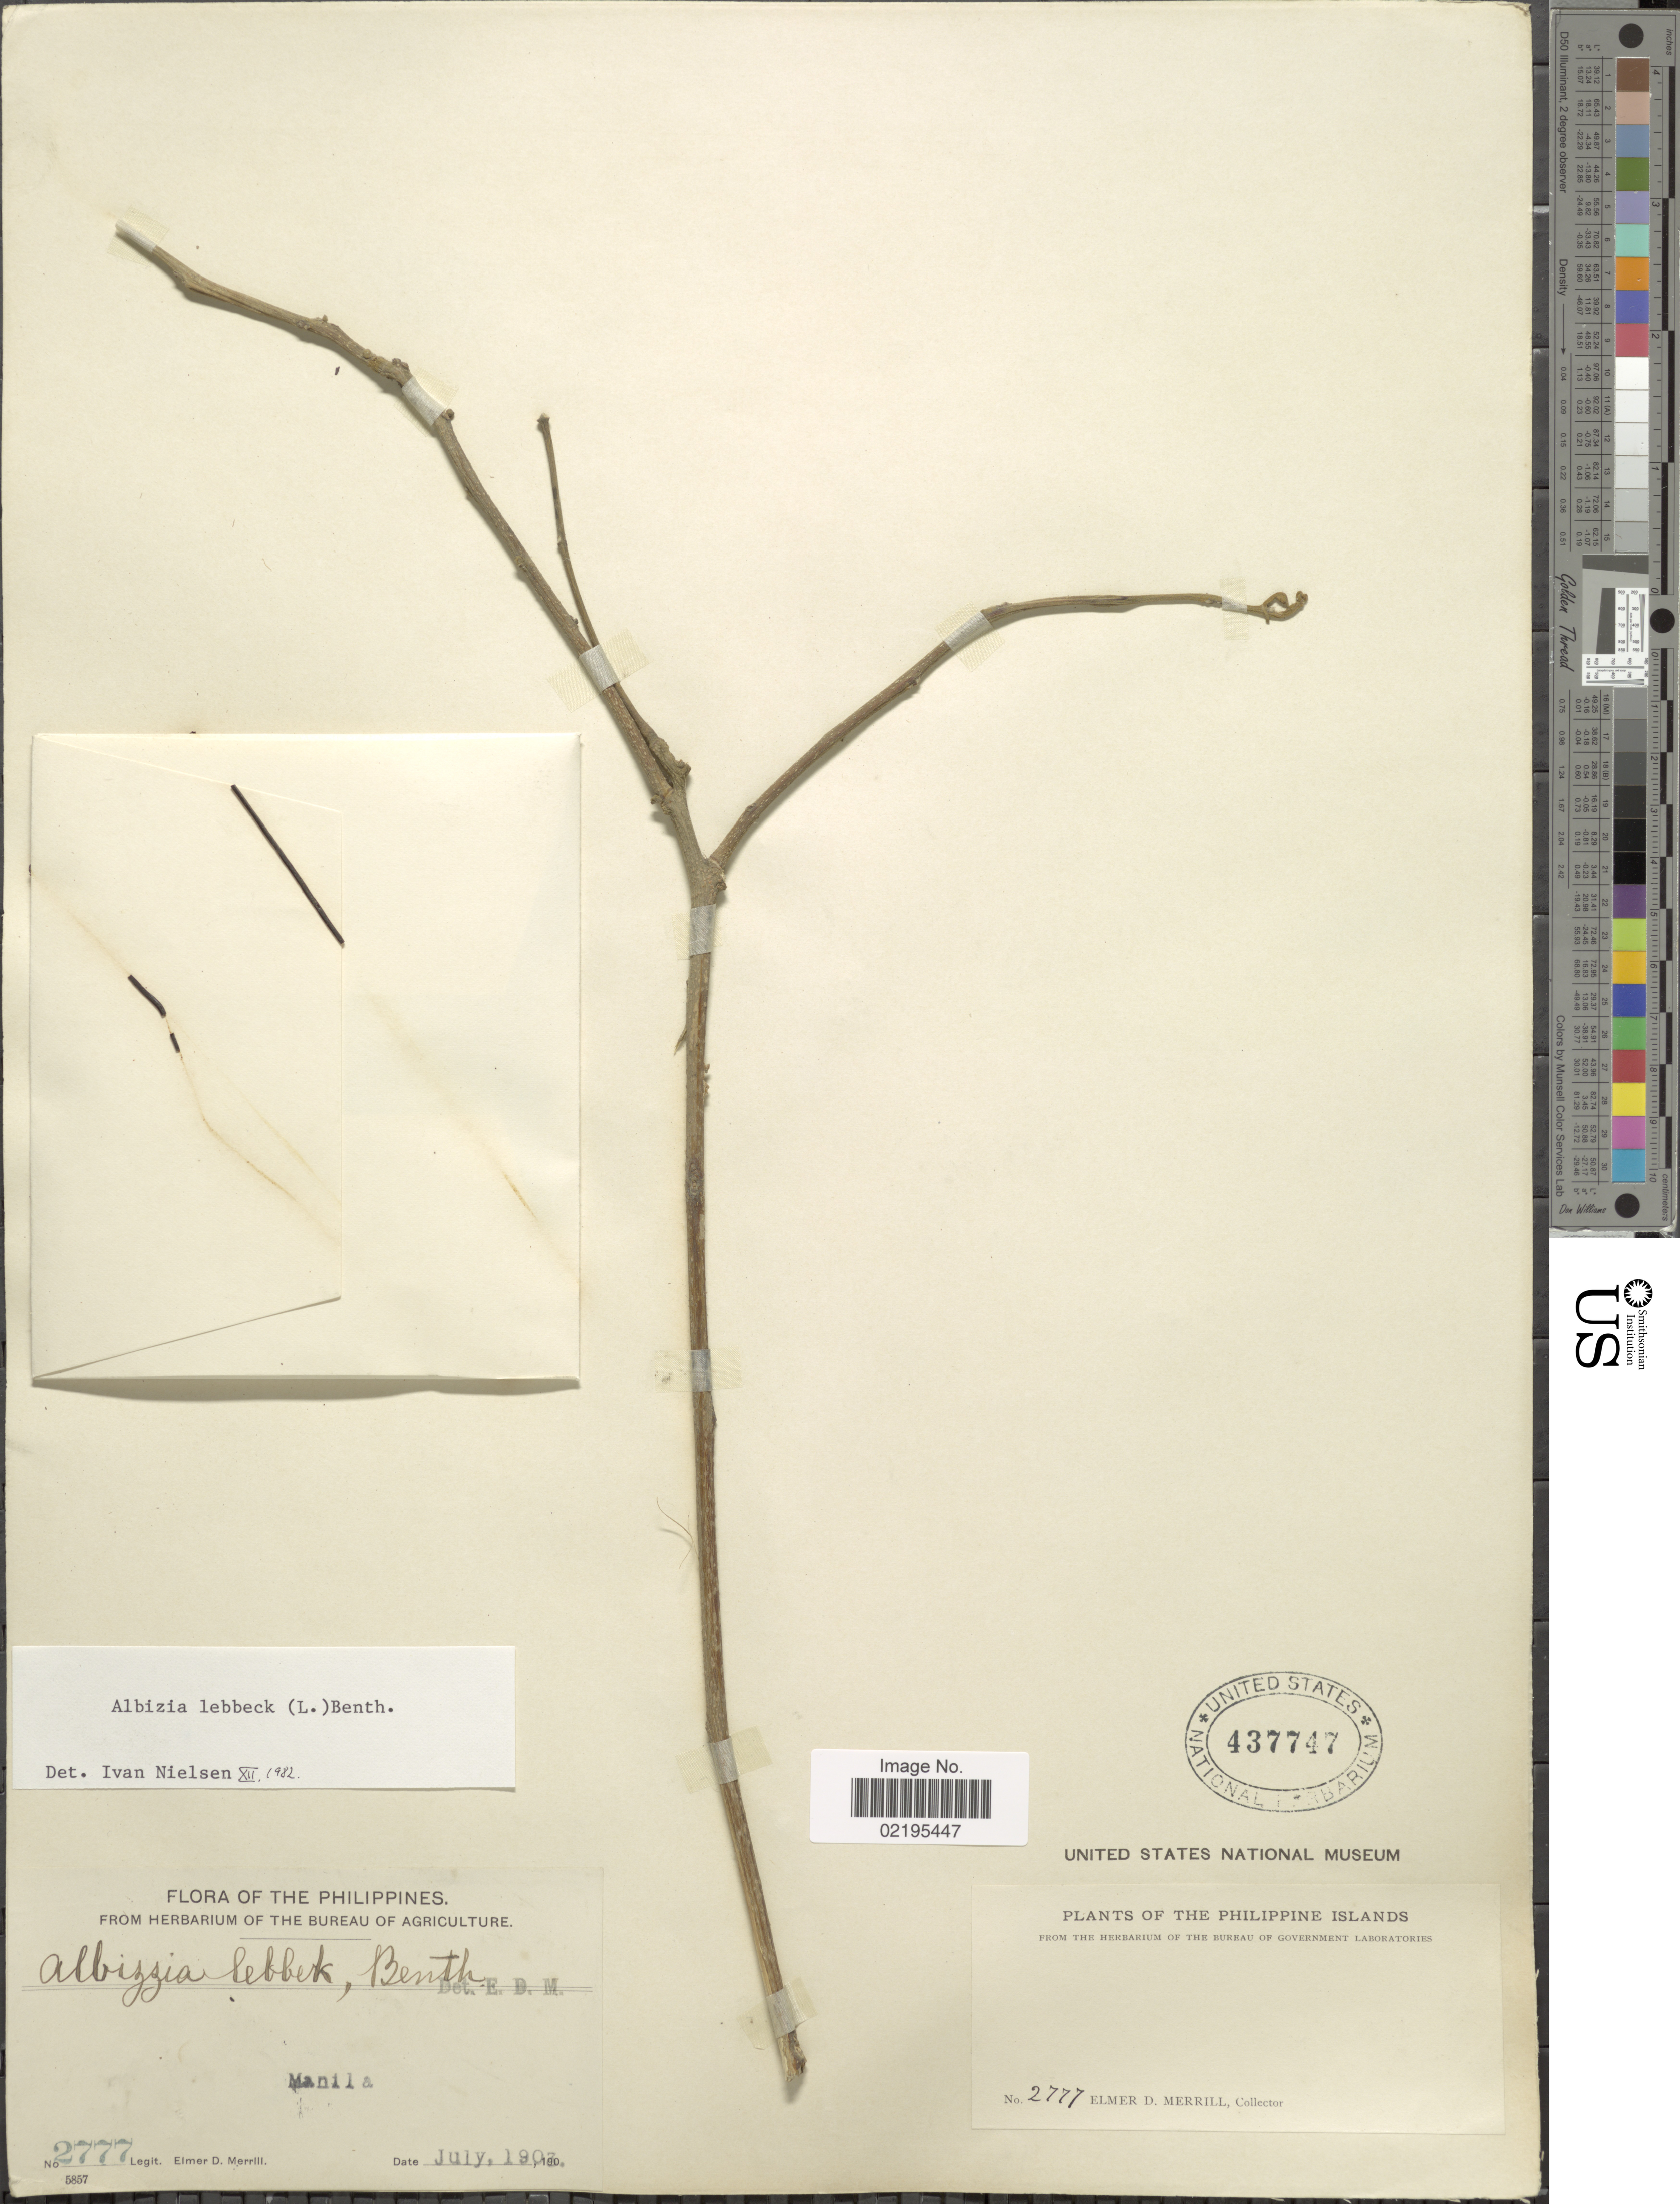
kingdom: Plantae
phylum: Tracheophyta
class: Magnoliopsida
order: Fabales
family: Fabaceae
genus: Albizia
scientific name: Albizia lebbeck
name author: (L.) Benth.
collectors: E. D. Merrill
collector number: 2777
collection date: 1907-07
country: Philippines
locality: Manila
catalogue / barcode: US 437747